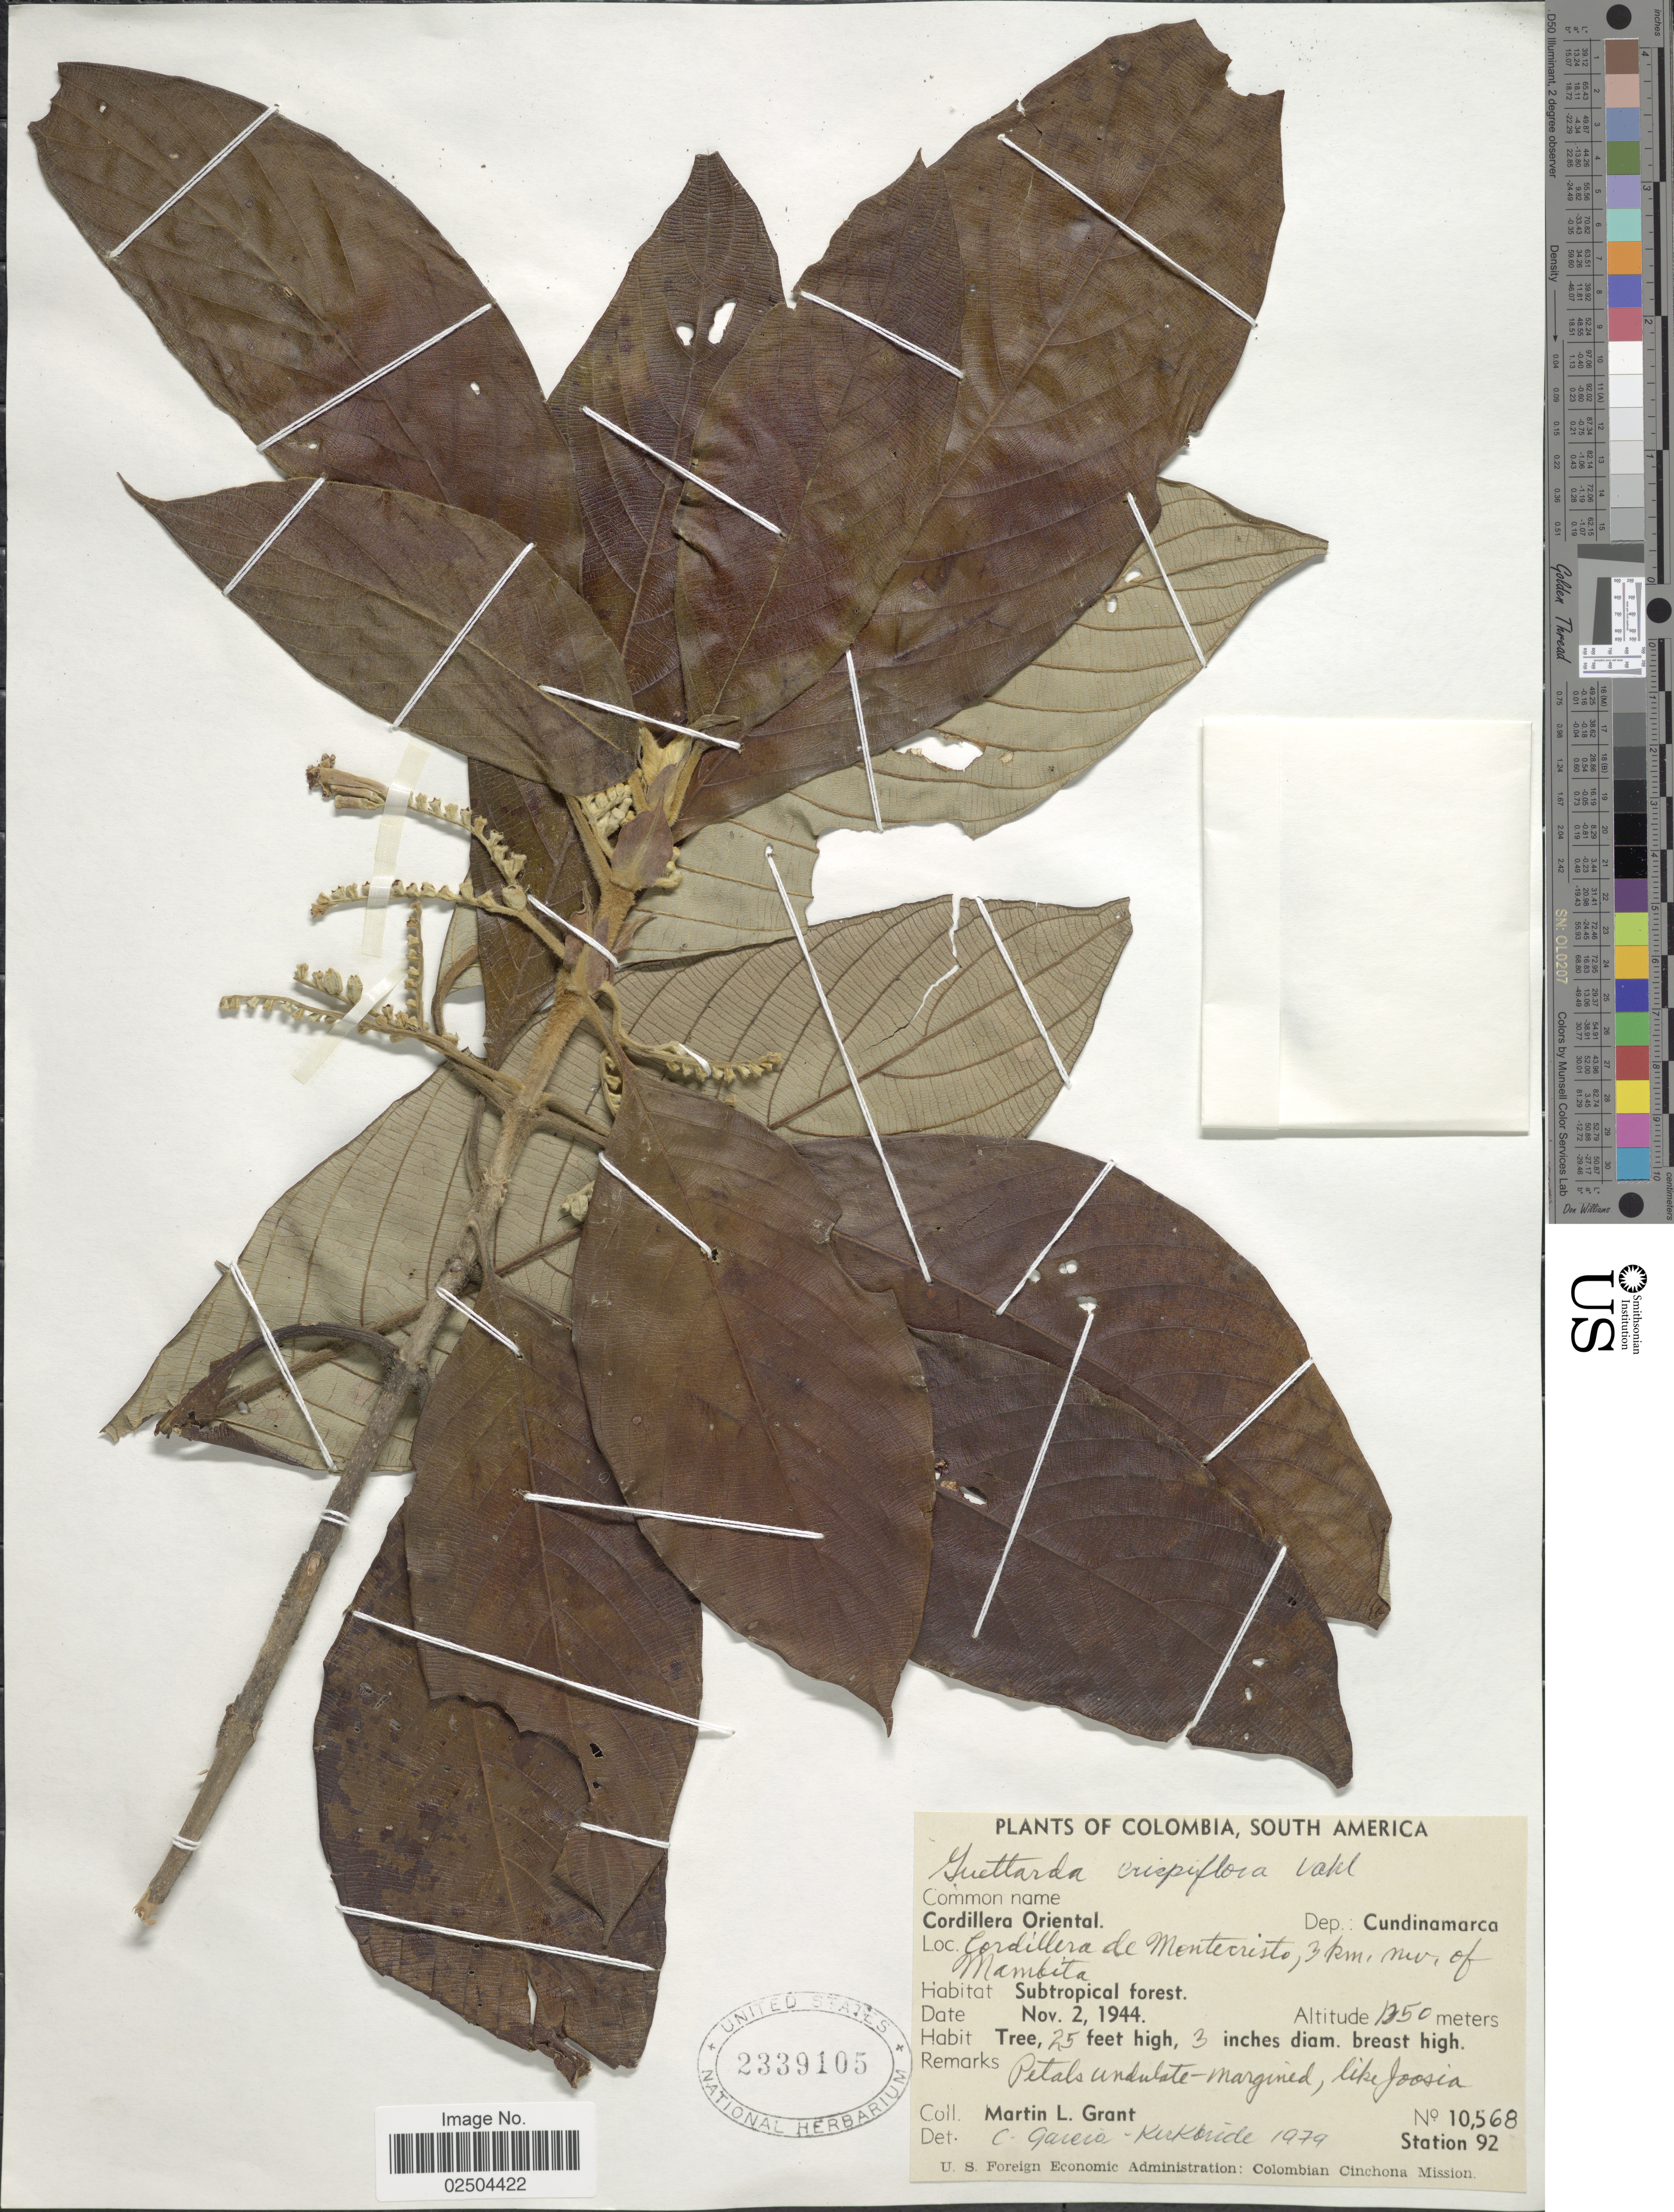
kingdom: Plantae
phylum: Tracheophyta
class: Magnoliopsida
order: Gentianales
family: Rubiaceae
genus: Guettarda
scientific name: Guettarda crispiflora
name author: Vahl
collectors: M. L. Grant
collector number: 10568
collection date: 1944-11-02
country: Colombia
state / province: Cundinamarca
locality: Cordillera Oriental, Dep.: Cundinamarca, Cordillera de Montecristo, 3 km niv of Mambita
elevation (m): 1350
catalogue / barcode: US 2339105